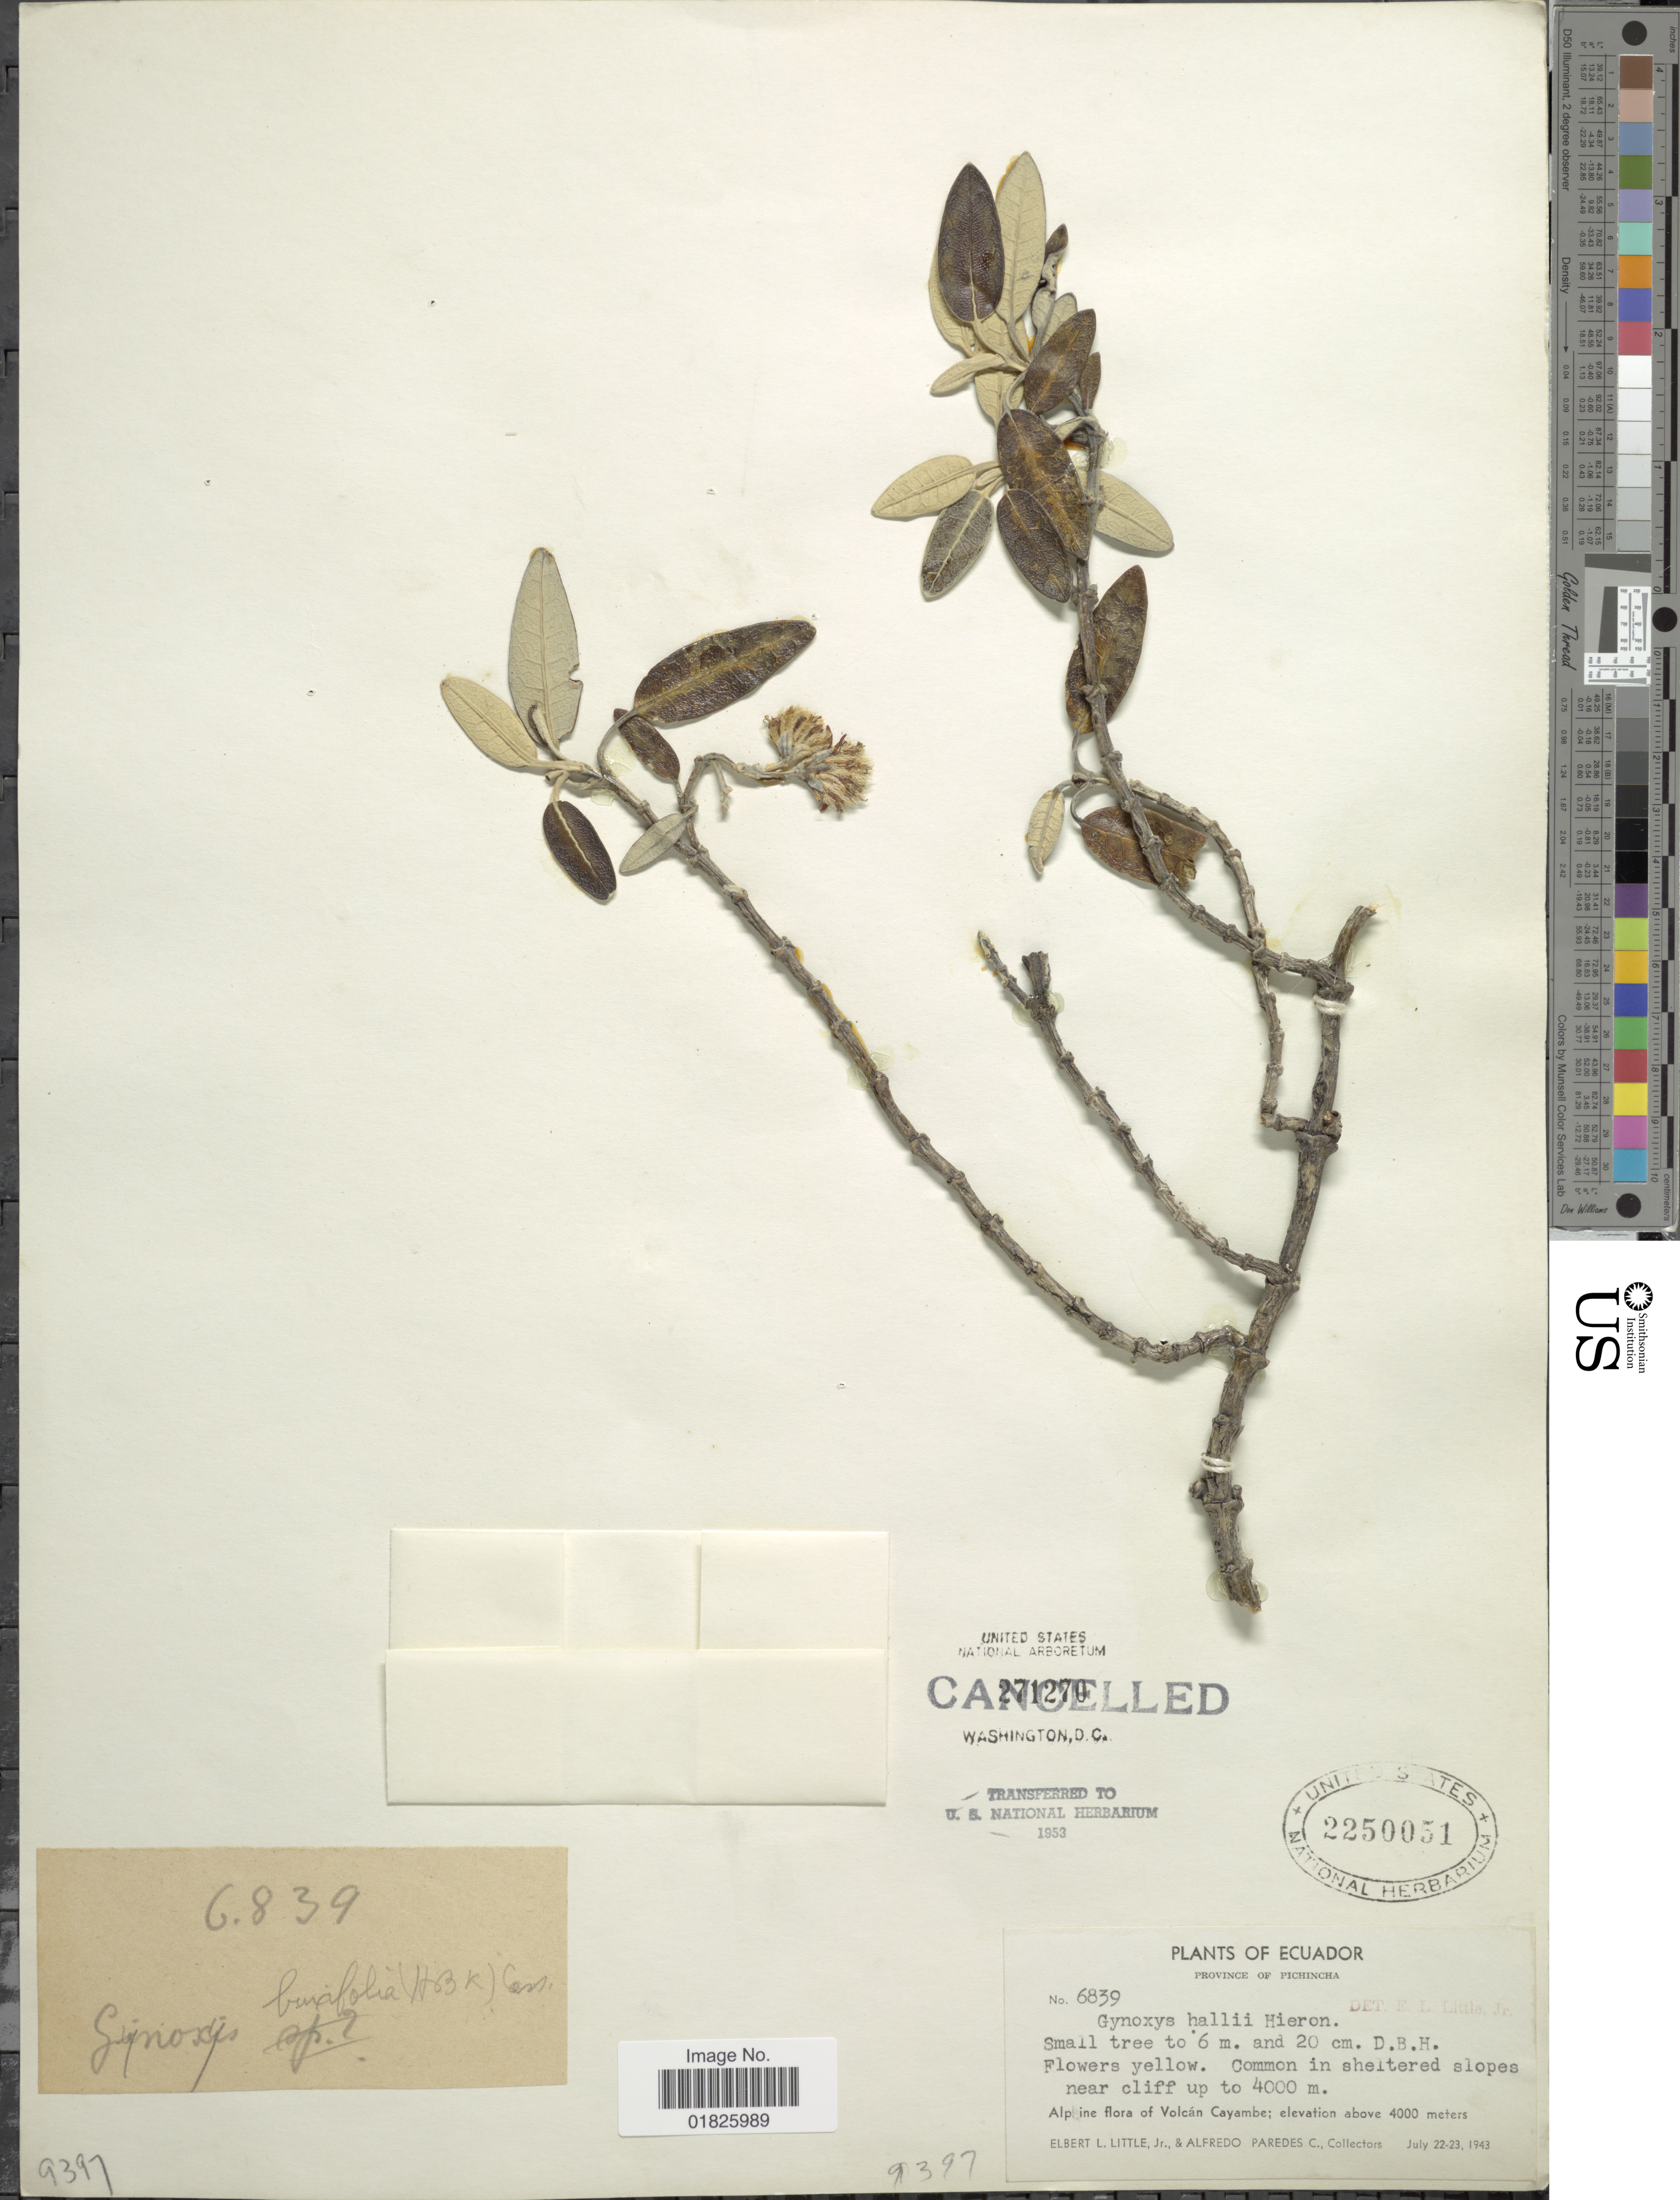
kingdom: Plantae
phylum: Tracheophyta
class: Magnoliopsida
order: Asterales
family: Asteraceae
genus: Gynoxys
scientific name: Gynoxys acostae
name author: Cuatrec.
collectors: E. L. Little & A. Paredes C.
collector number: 6839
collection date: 1943-07-22/1943-07-23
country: Ecuador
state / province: Pichincha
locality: Volcan Cayambe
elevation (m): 4000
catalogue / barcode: US 2250051